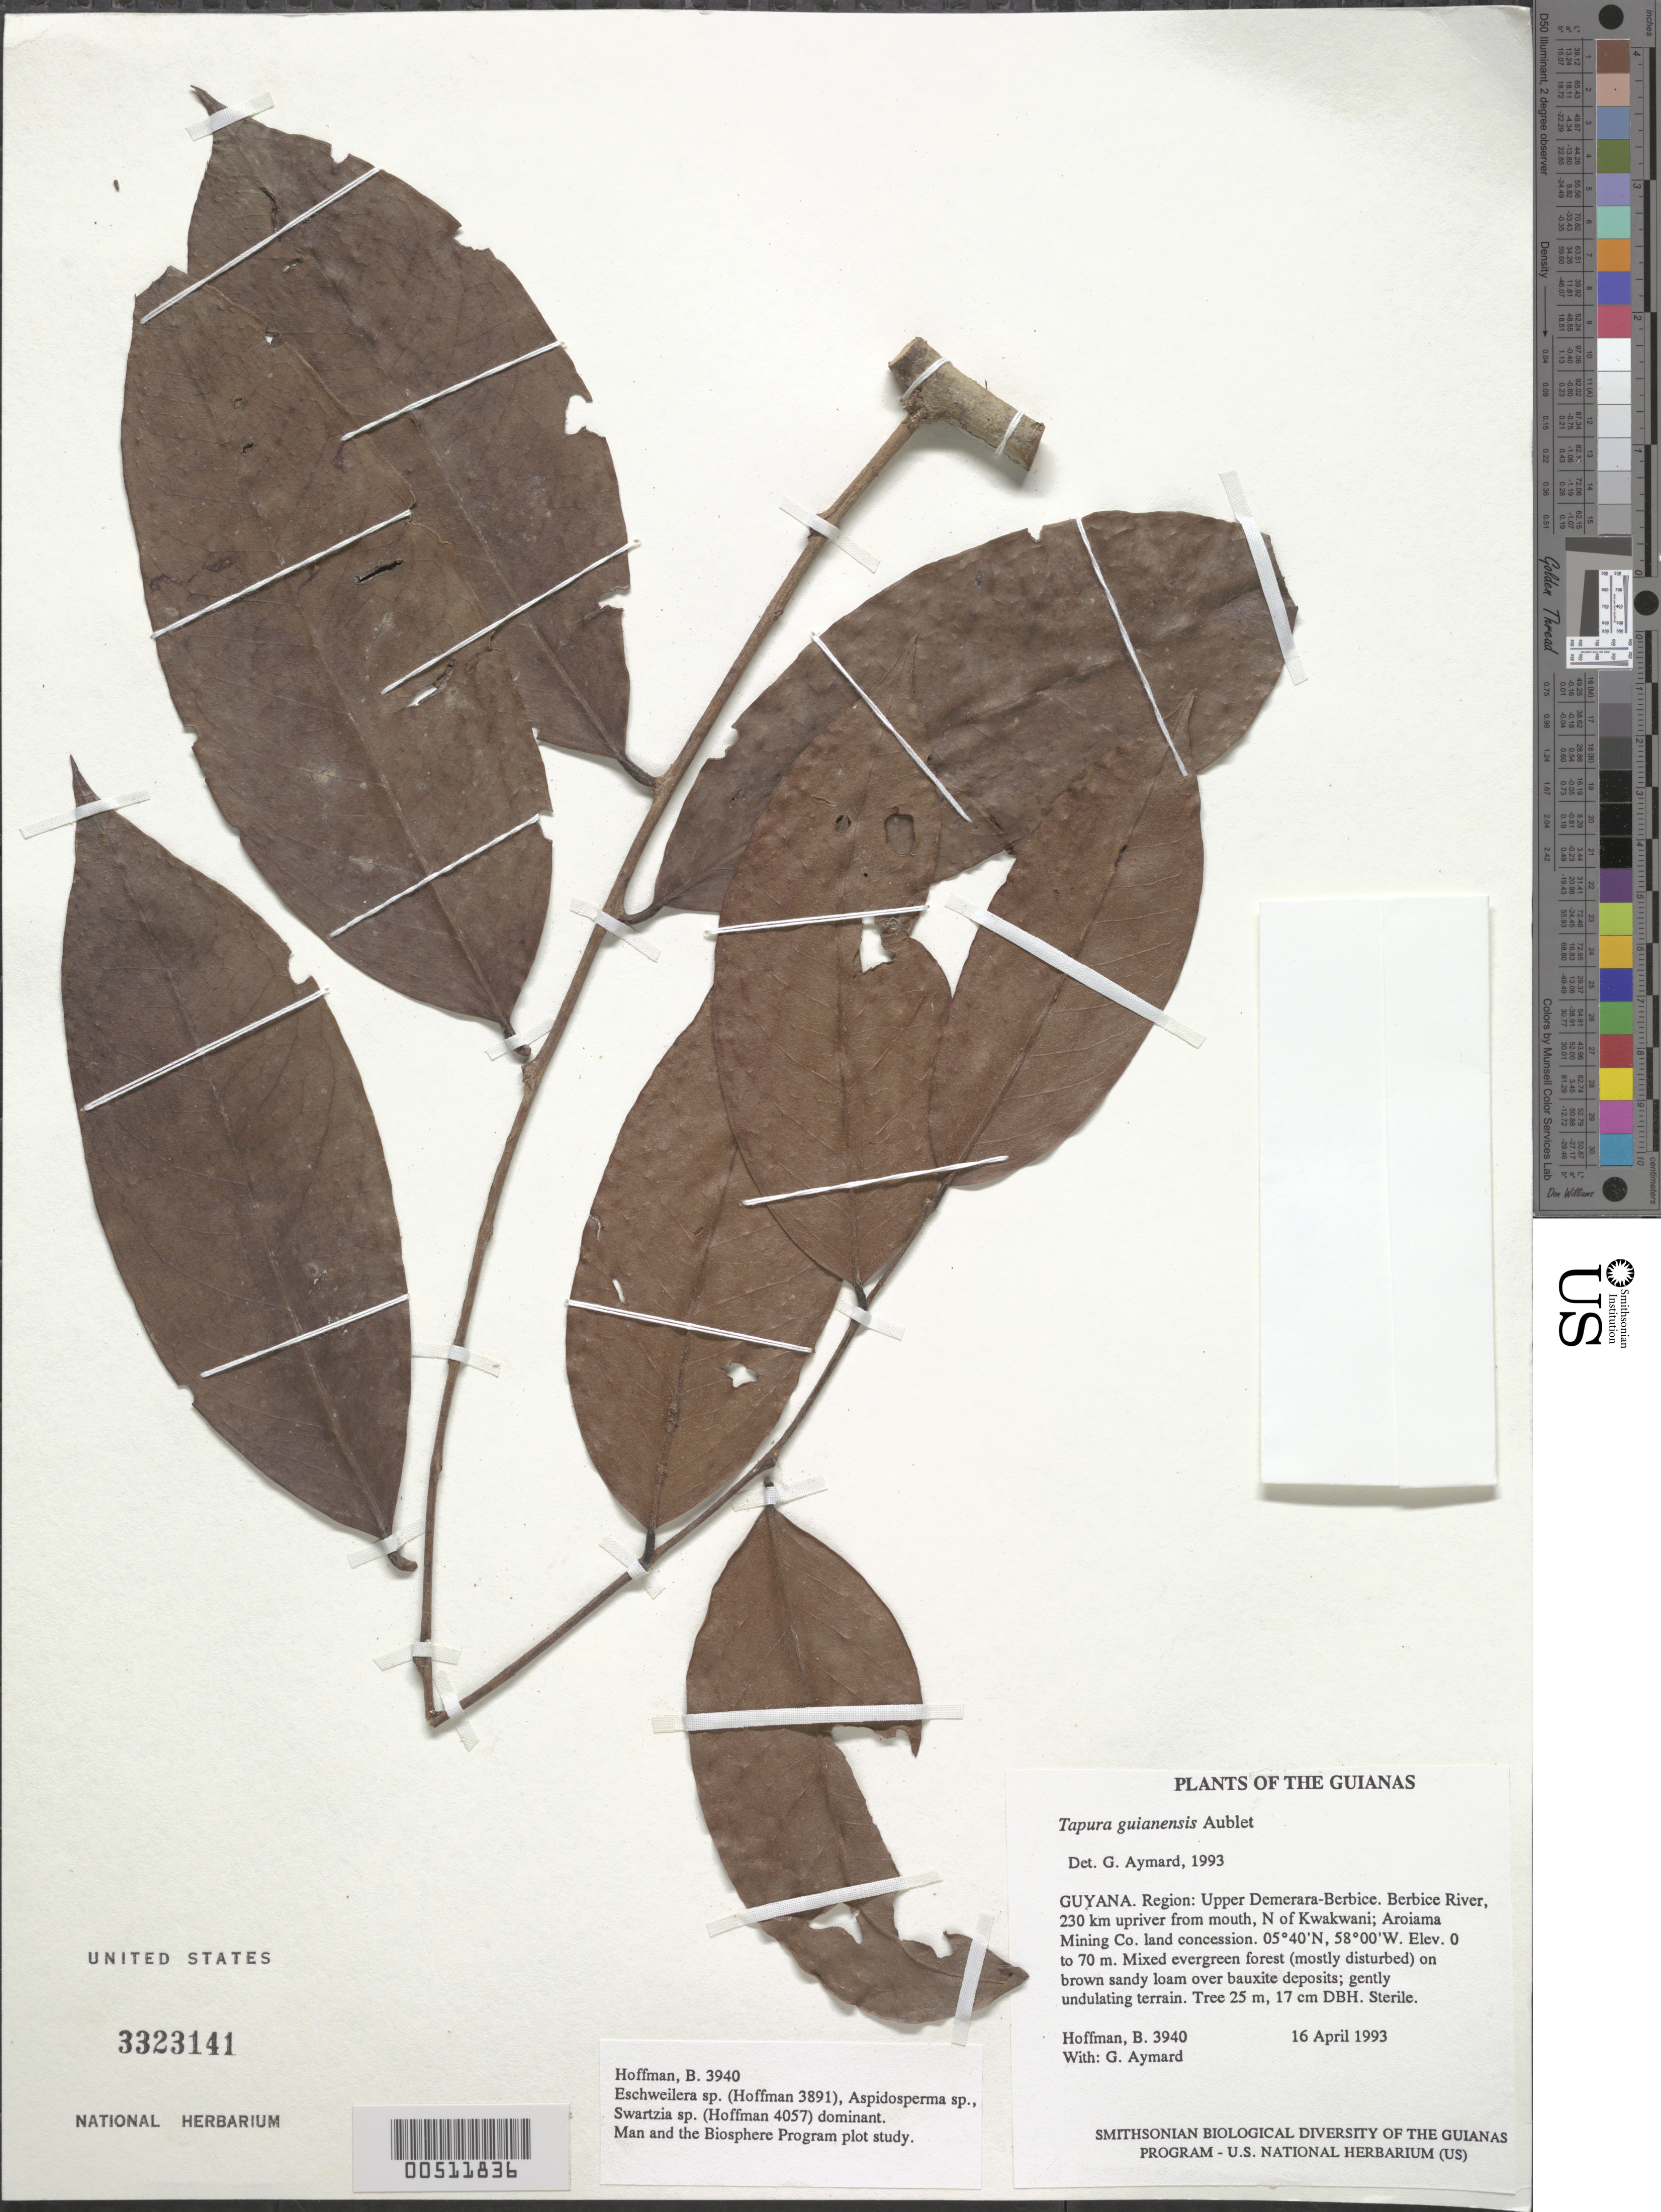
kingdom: Plantae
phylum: Tracheophyta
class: Magnoliopsida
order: Malpighiales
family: Dichapetalaceae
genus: Tapura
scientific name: Tapura guianensis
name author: Aubl.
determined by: Aymard C., G. A., (PORT), Univ. Nac. Exp. de los Llanos Ezequiel Zamora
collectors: B. Hoffman & G. A. Aymard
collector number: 3940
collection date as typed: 16 April 1993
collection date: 1993-04-16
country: Guyana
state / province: U. Demerara-Berbice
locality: Berbice River, 230 km upriver from mouth, N of Kwakwani; Aroiama Mining Co. land concession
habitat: Mixed evergreen forest (mostly disturbed) on brown sandy loam over bauxite deposits; gently undulating terrain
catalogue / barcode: US 3323141